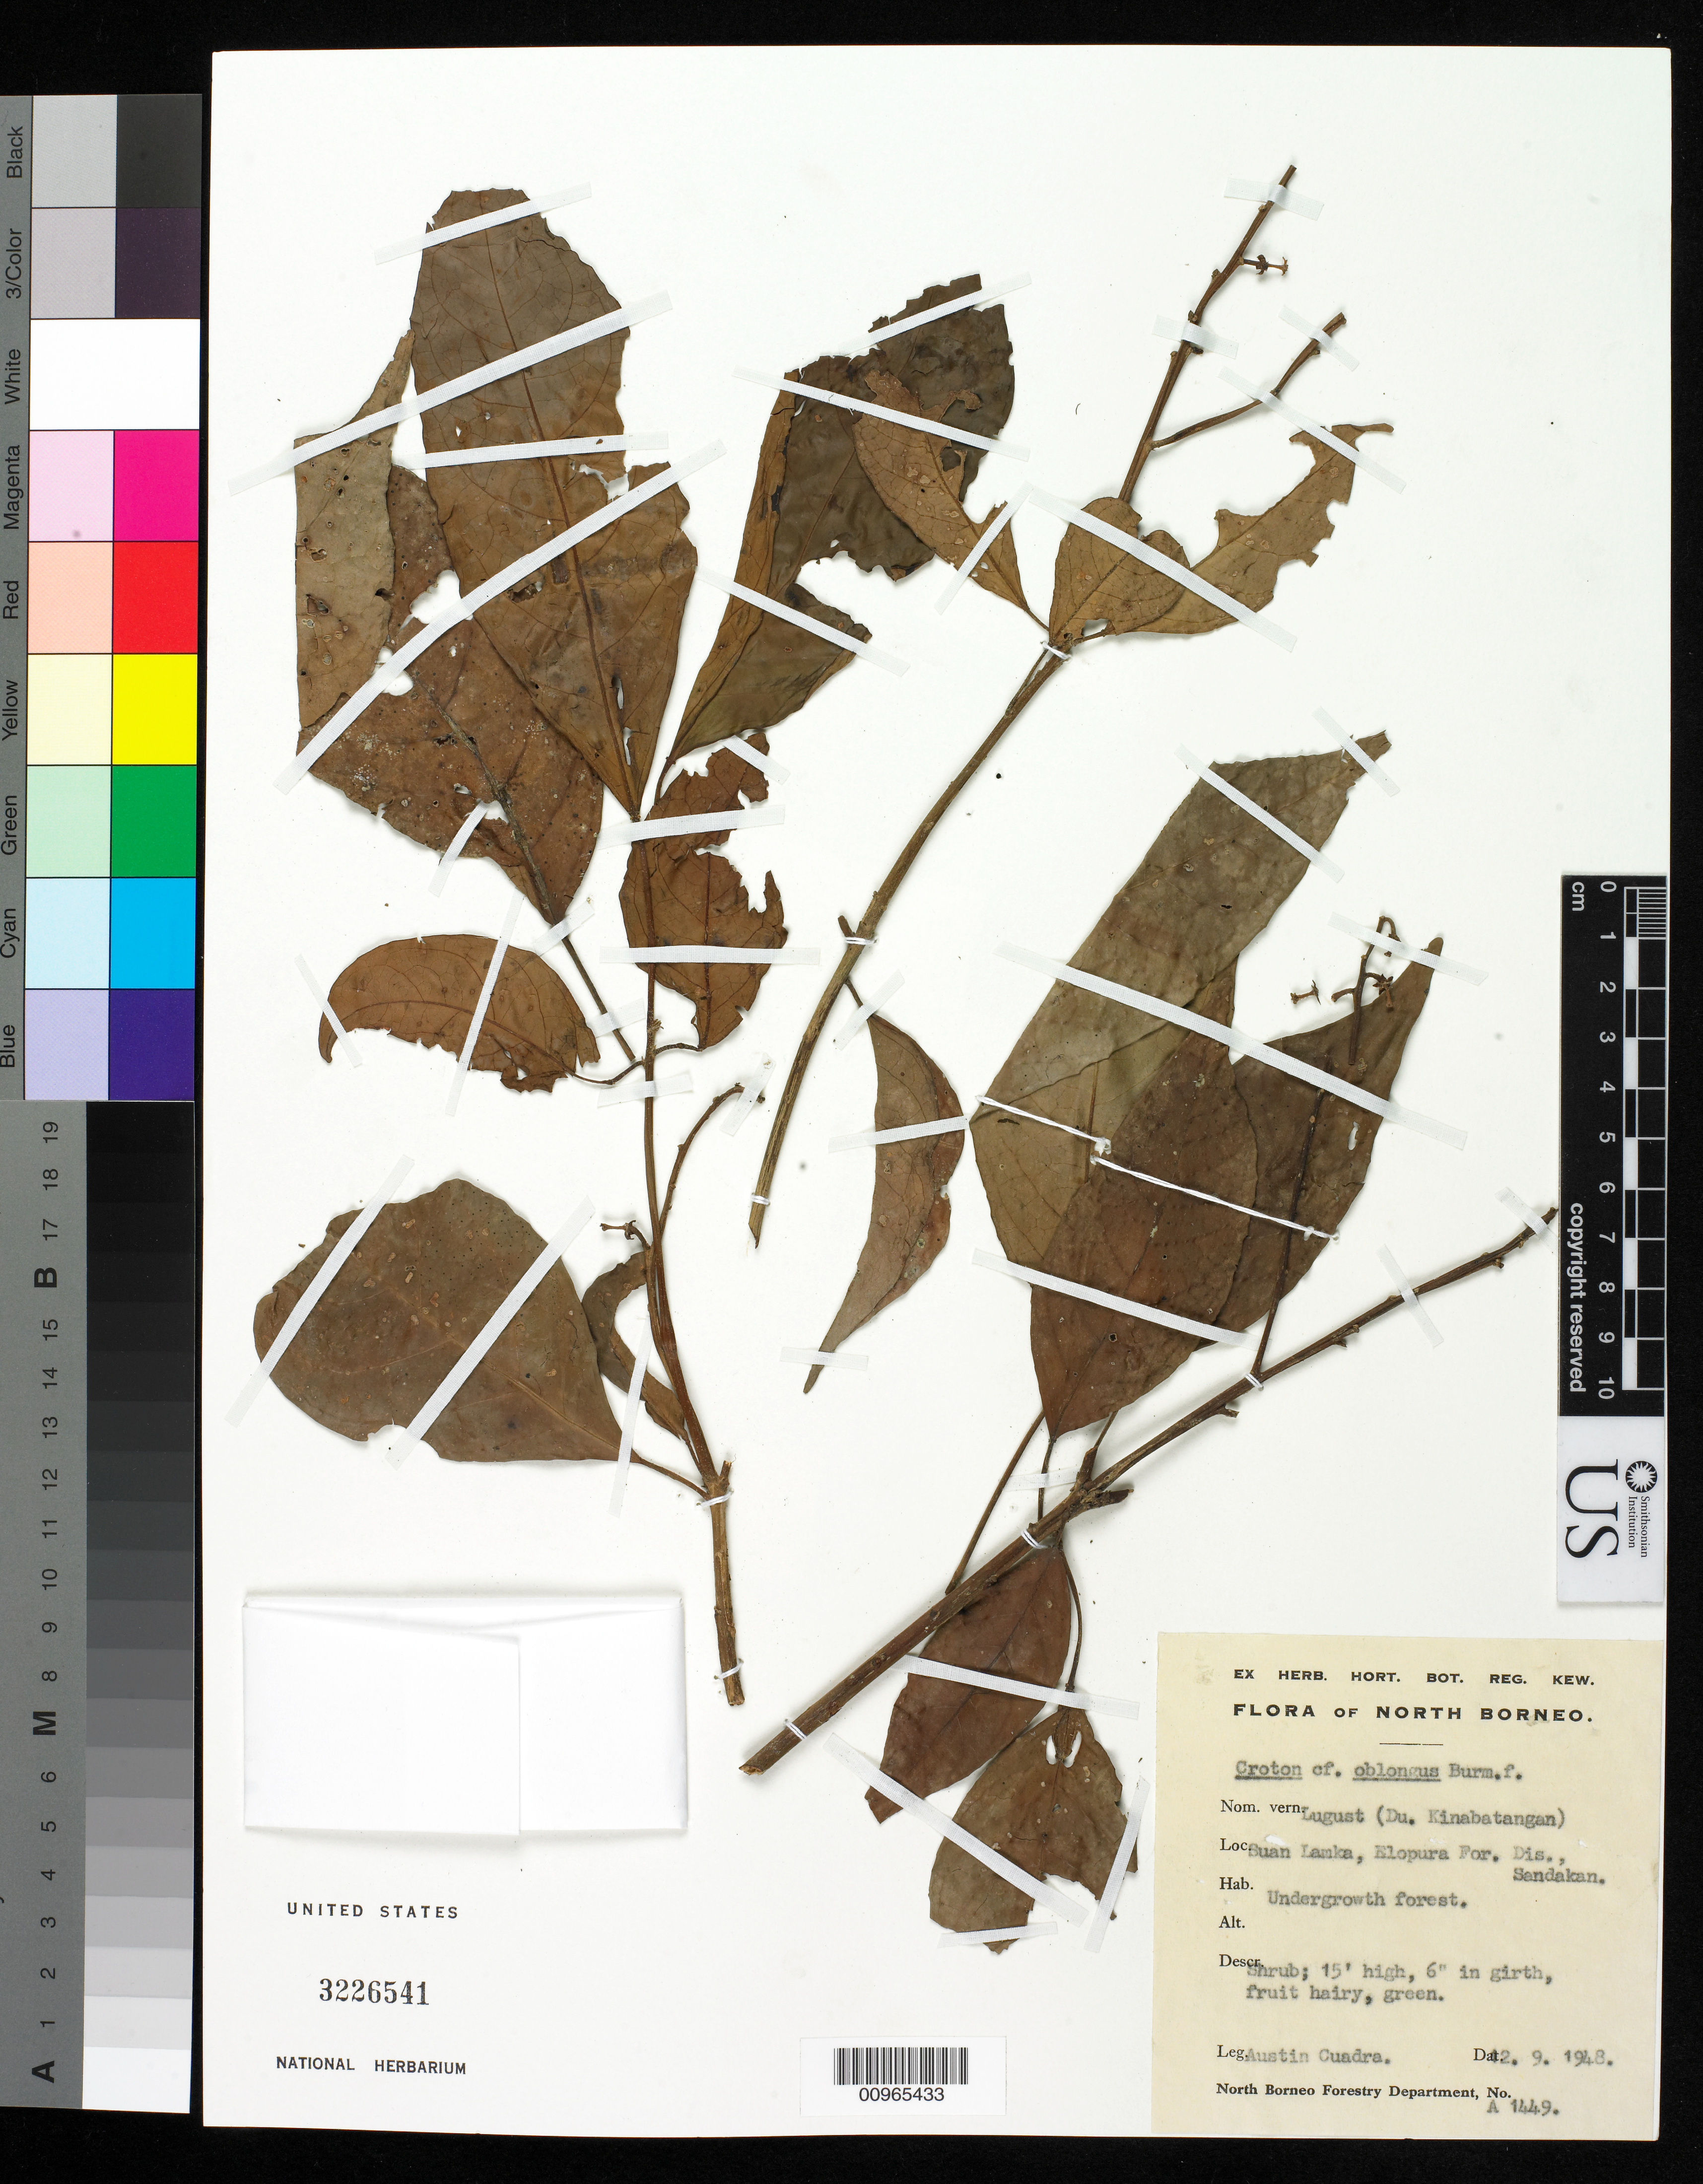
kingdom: Plantae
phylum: Tracheophyta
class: Magnoliopsida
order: Malpighiales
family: Euphorbiaceae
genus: Croton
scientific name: Croton oblongus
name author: Burm. f.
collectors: A. Cuandra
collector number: A1449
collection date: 1948-09-12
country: Malaysia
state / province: Sabah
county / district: Sandakan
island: Borneo I.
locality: Suan Lamka, Elopura For. Dis., Sandakan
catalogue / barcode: US 3226541